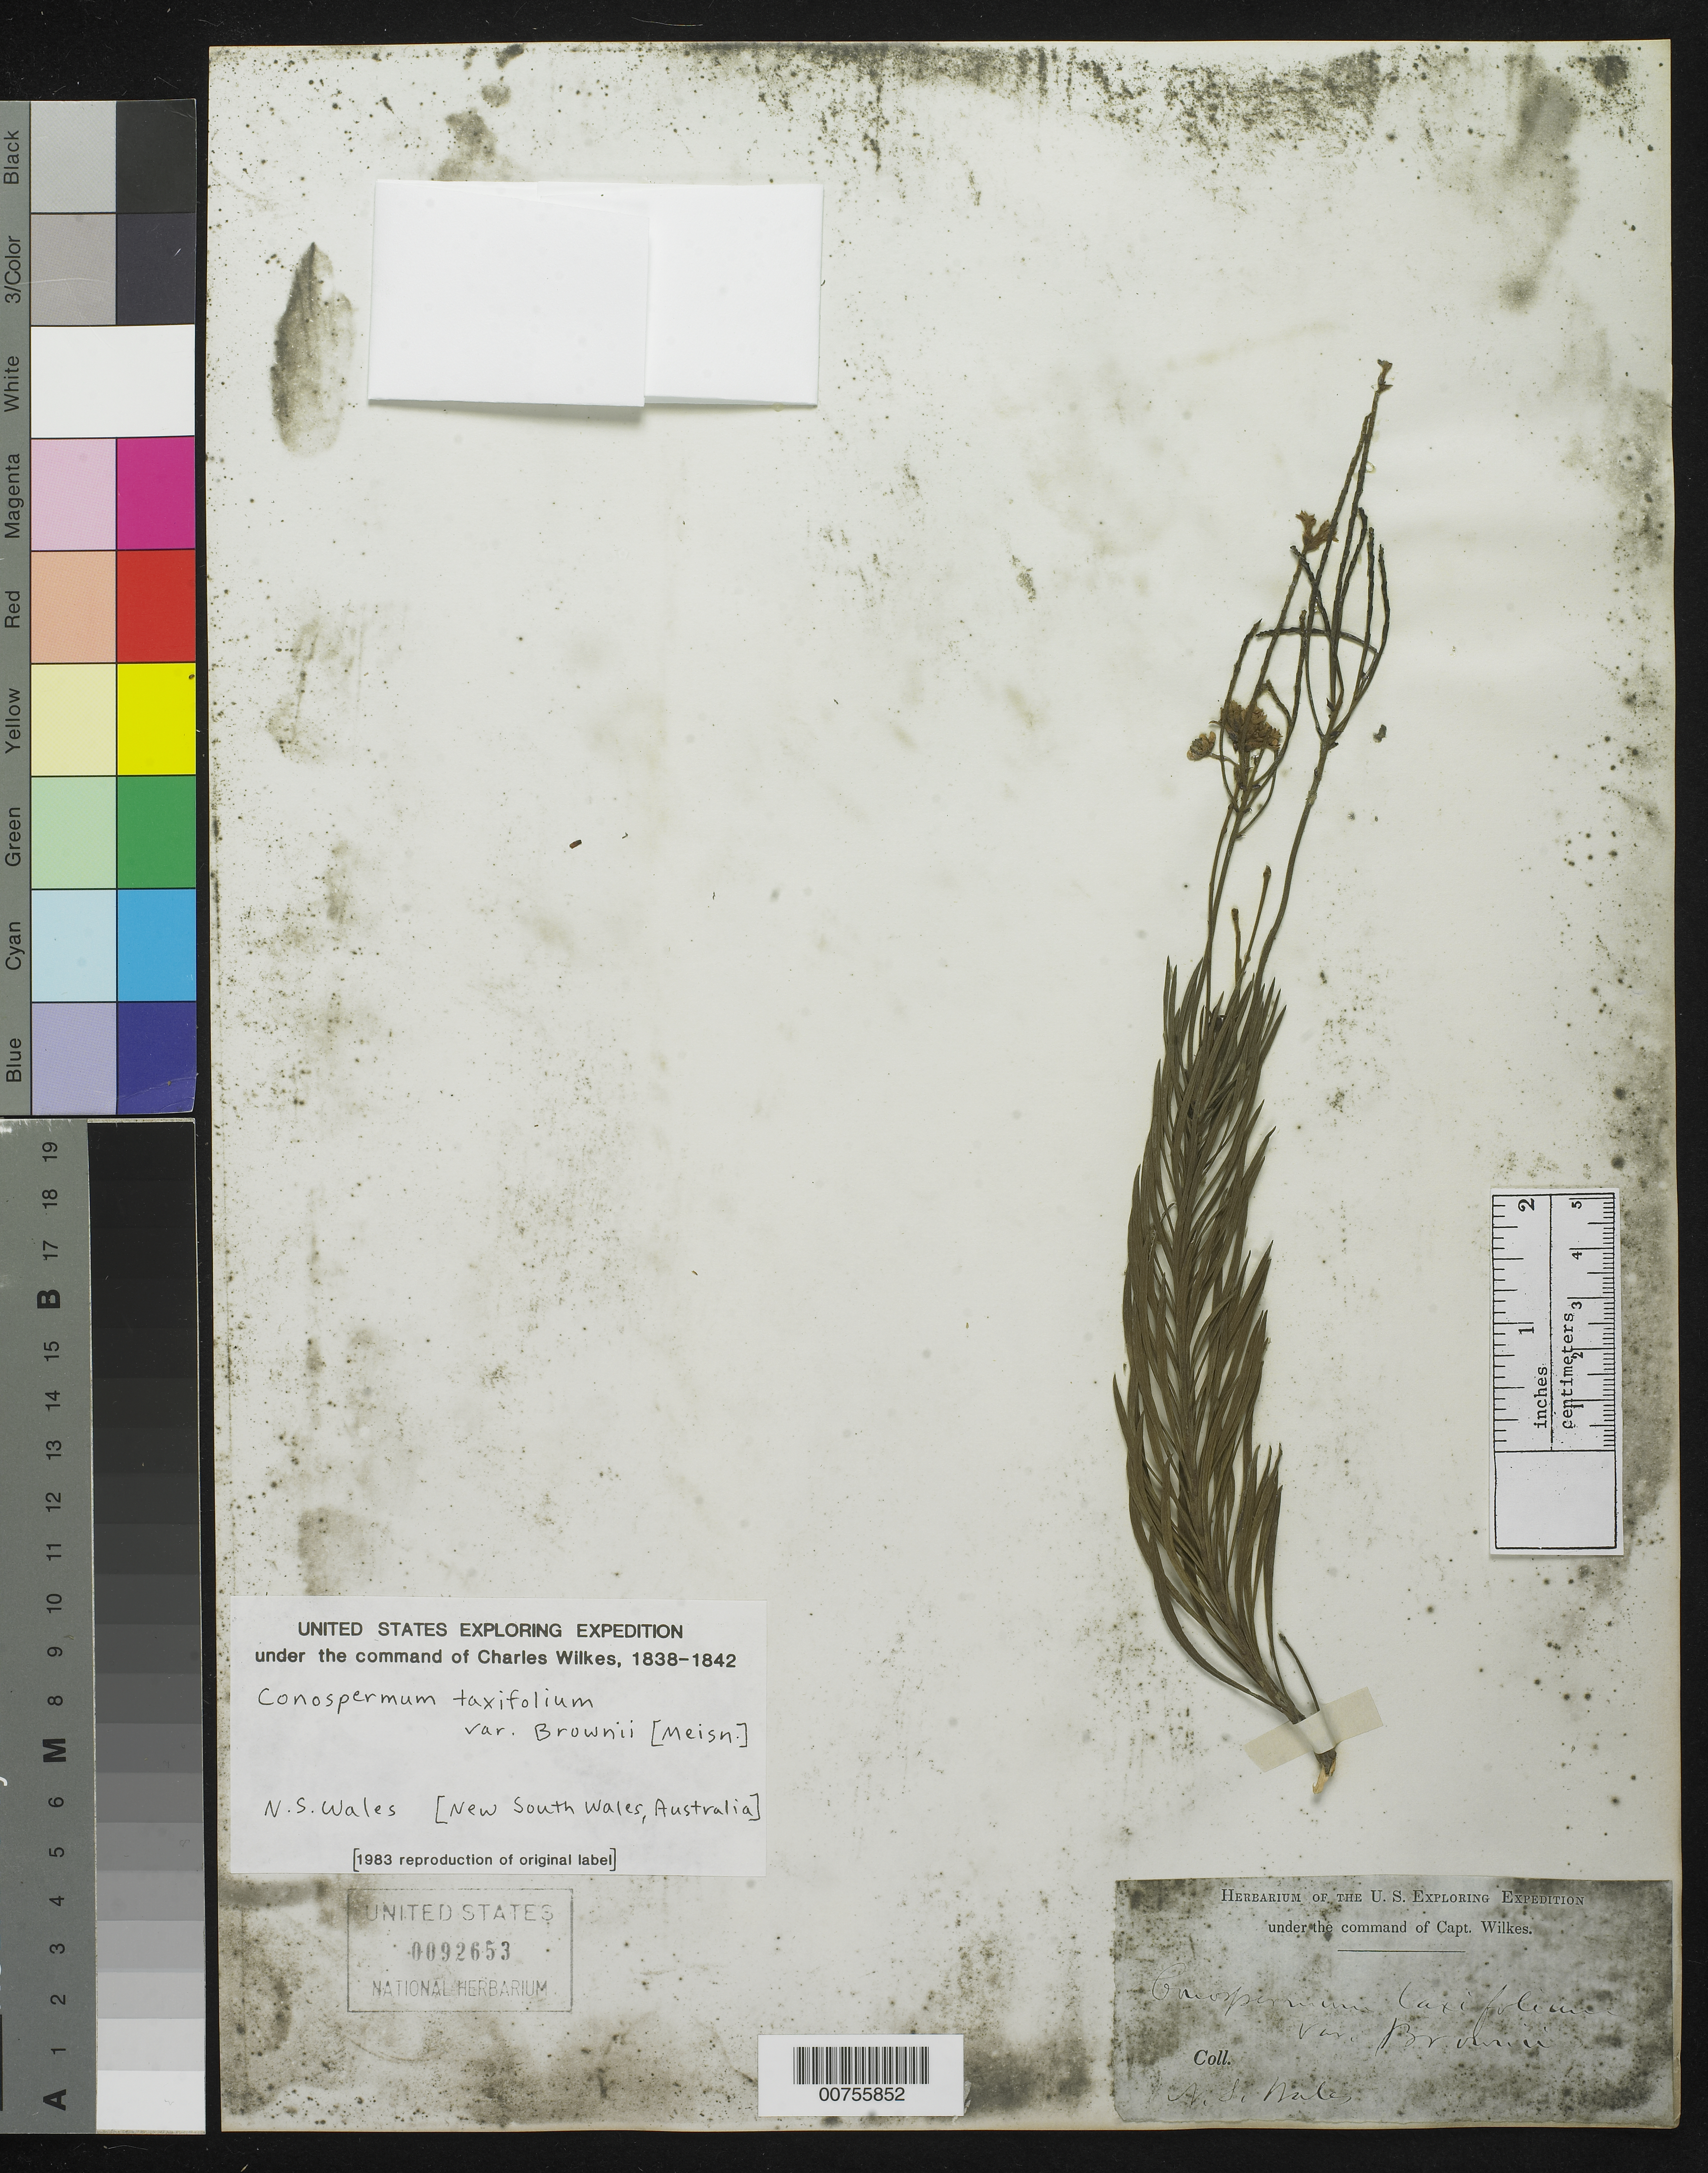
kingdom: Plantae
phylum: Tracheophyta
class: Magnoliopsida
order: Proteales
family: Proteaceae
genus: Conospermum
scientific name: Conospermum taxifolium var. brownii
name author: Meisn.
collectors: Wilkes Explor. Exped.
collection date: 1838/1842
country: Australia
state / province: New South Wales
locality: N. S. Wales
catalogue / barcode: US 92653